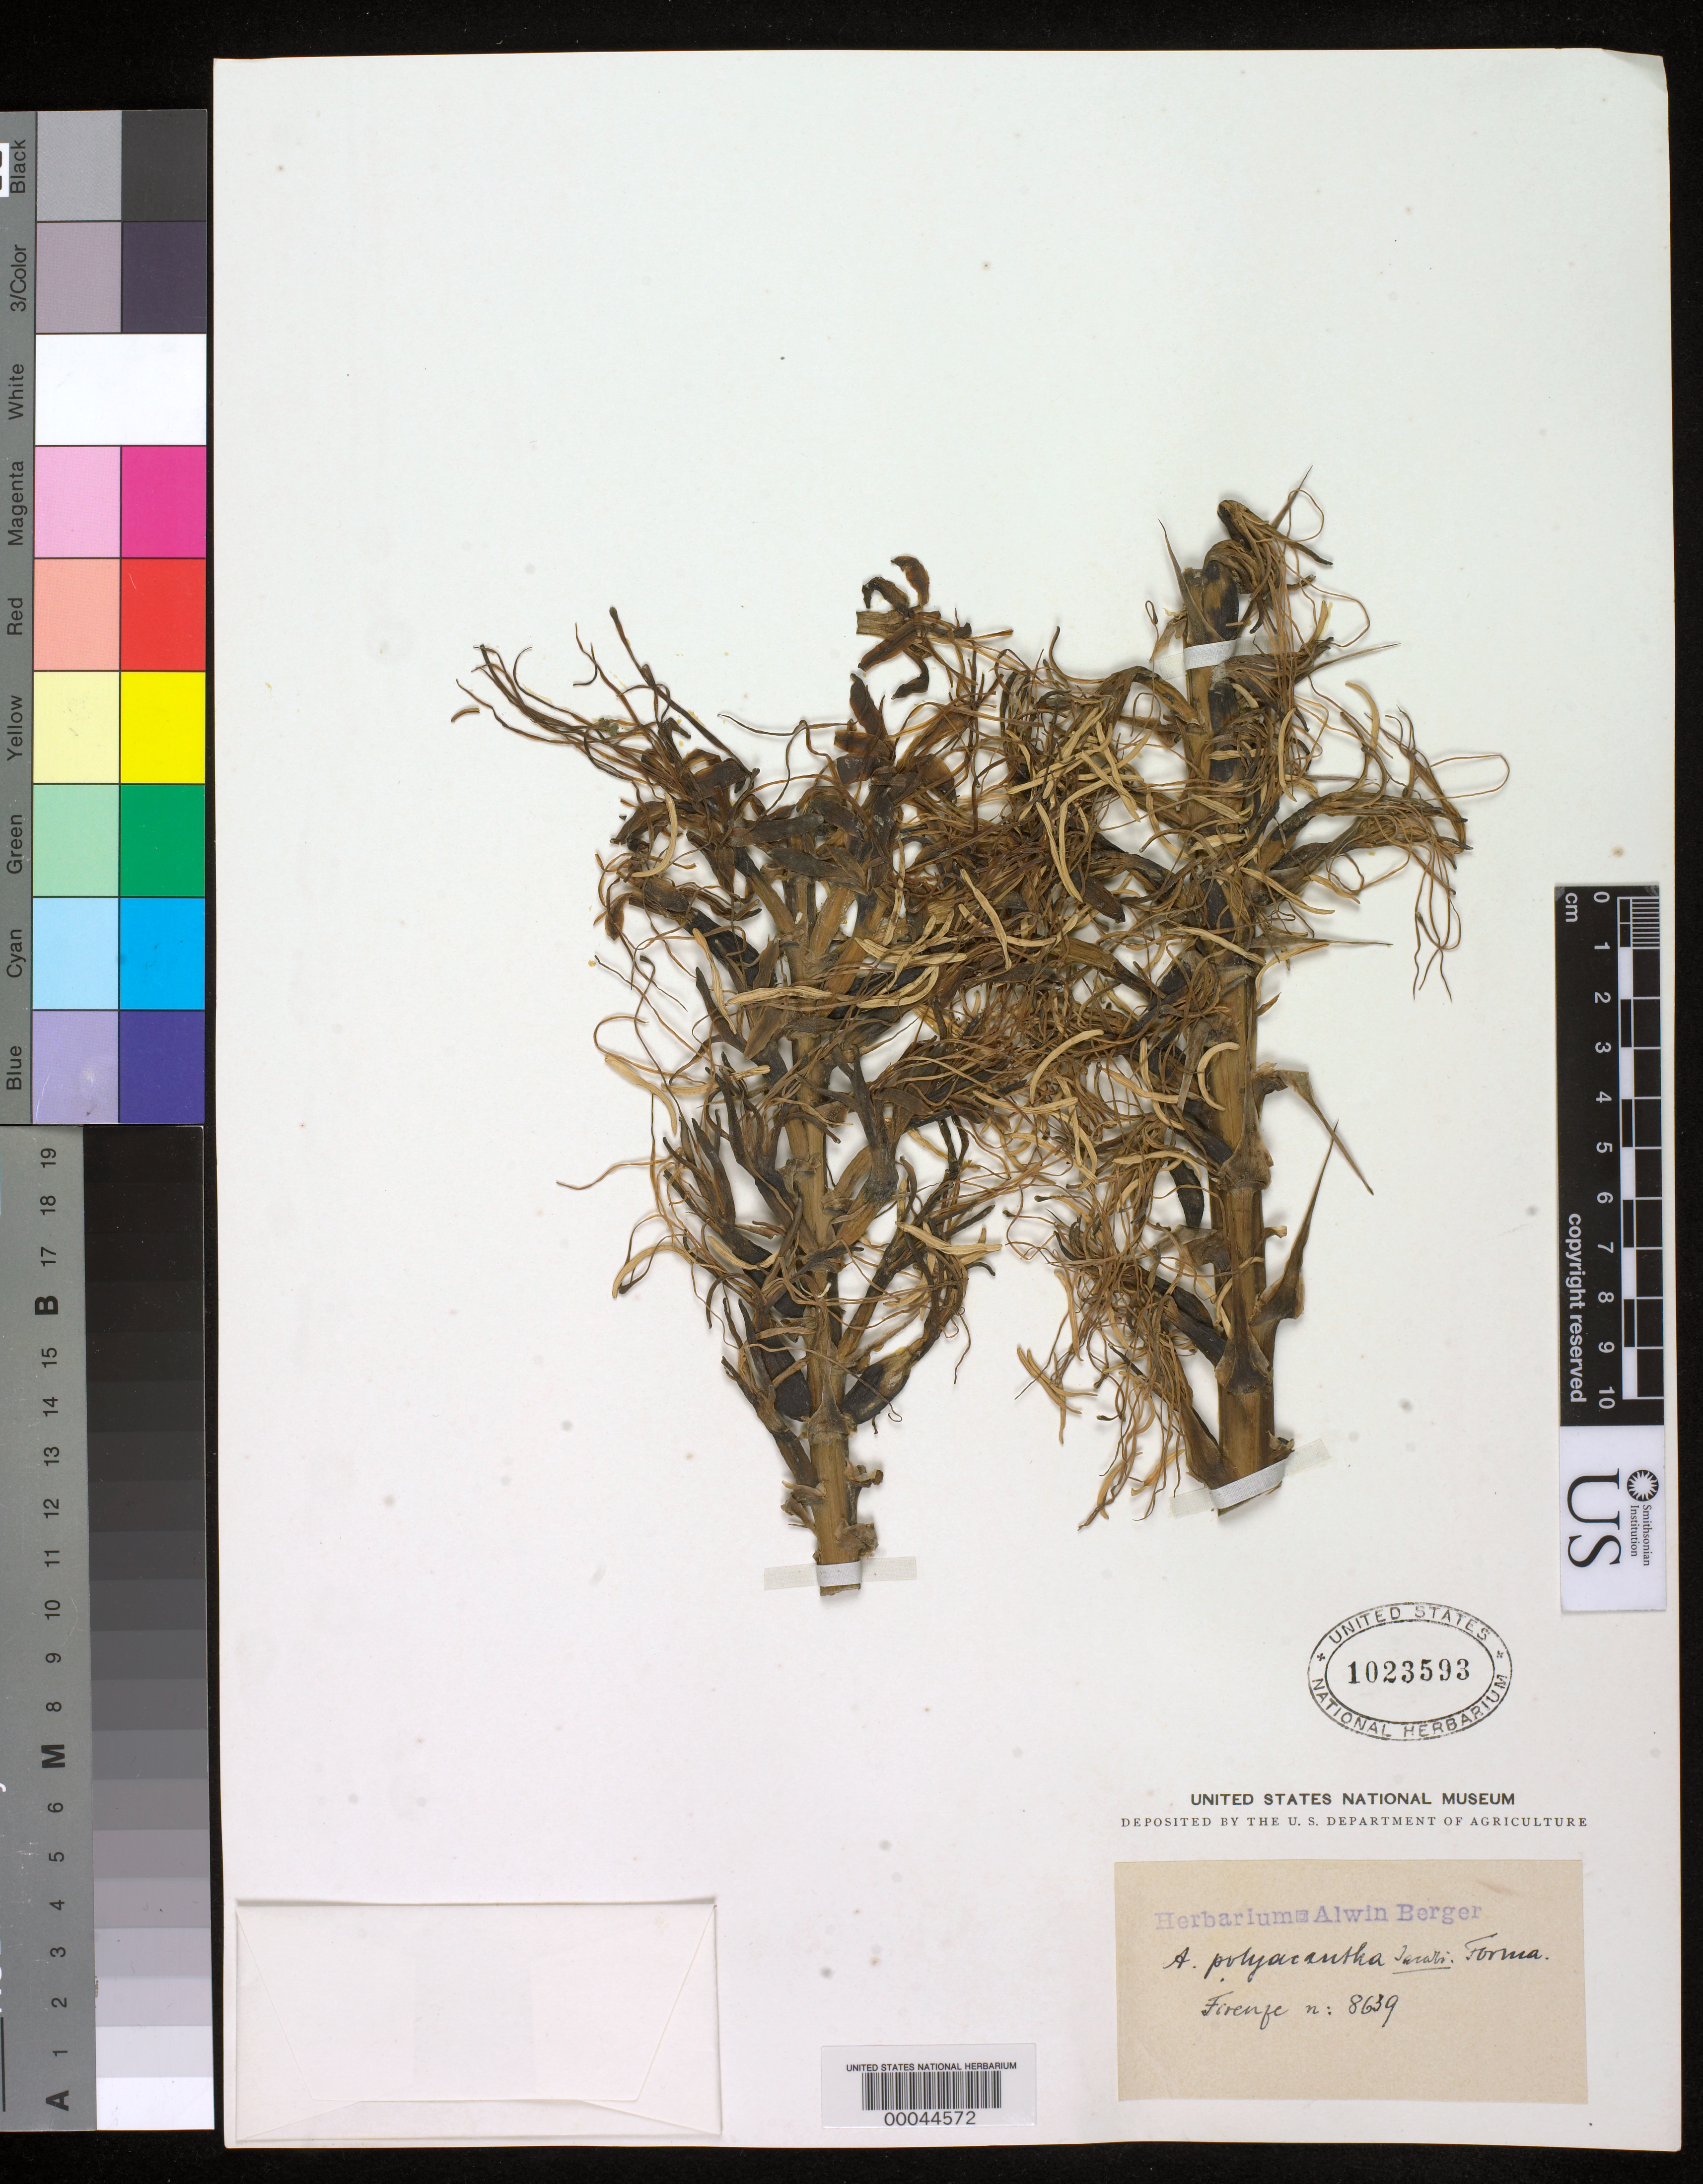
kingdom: Plantae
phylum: Tracheophyta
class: Liliopsida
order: Asparagales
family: Asparagaceae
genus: Agave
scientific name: Agave polyacantha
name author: Haw.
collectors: ex herb. A. Berger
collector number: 8639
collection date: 1909-06-02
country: Mexico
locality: Cultivated at La Mortola, Italy.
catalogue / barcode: US 1023593